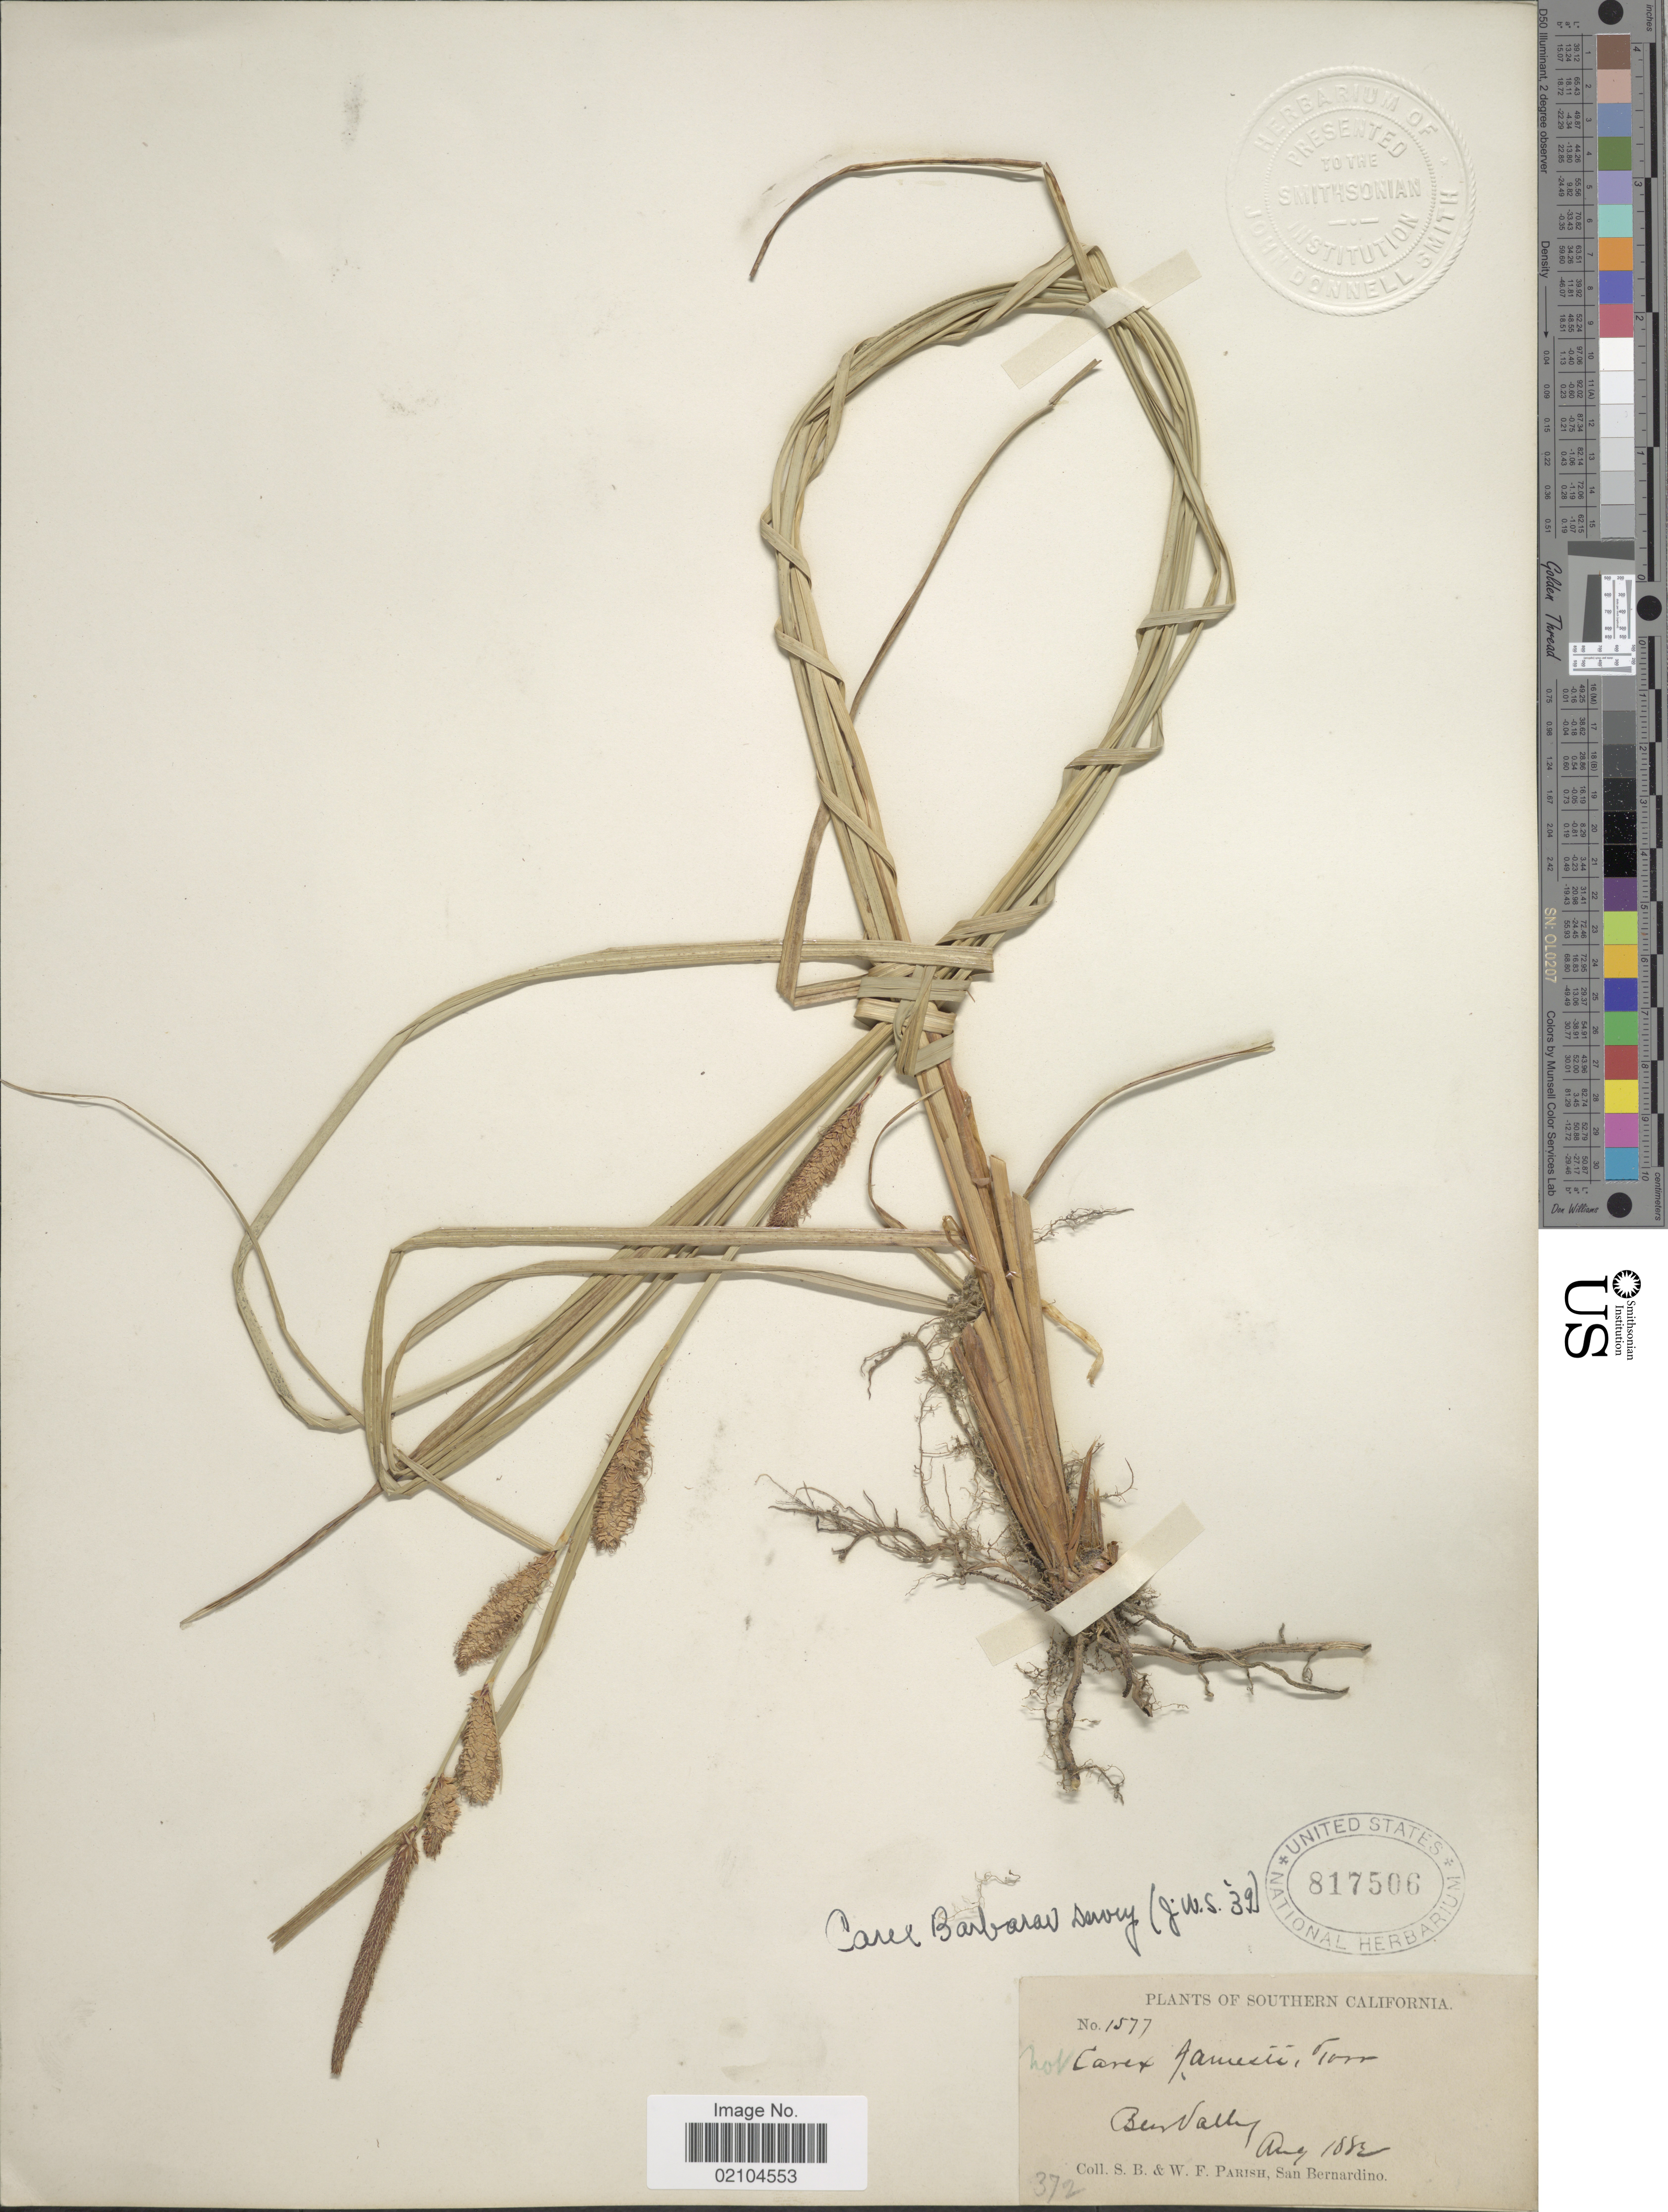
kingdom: Plantae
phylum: Tracheophyta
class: Liliopsida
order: Poales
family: Cyperaceae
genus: Carex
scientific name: Carex barbarae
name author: Dewey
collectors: S. B. Parish & W. F. Parish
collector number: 1577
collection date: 1882-08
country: United States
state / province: California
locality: Southern California, Beers Valley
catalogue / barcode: US 817506